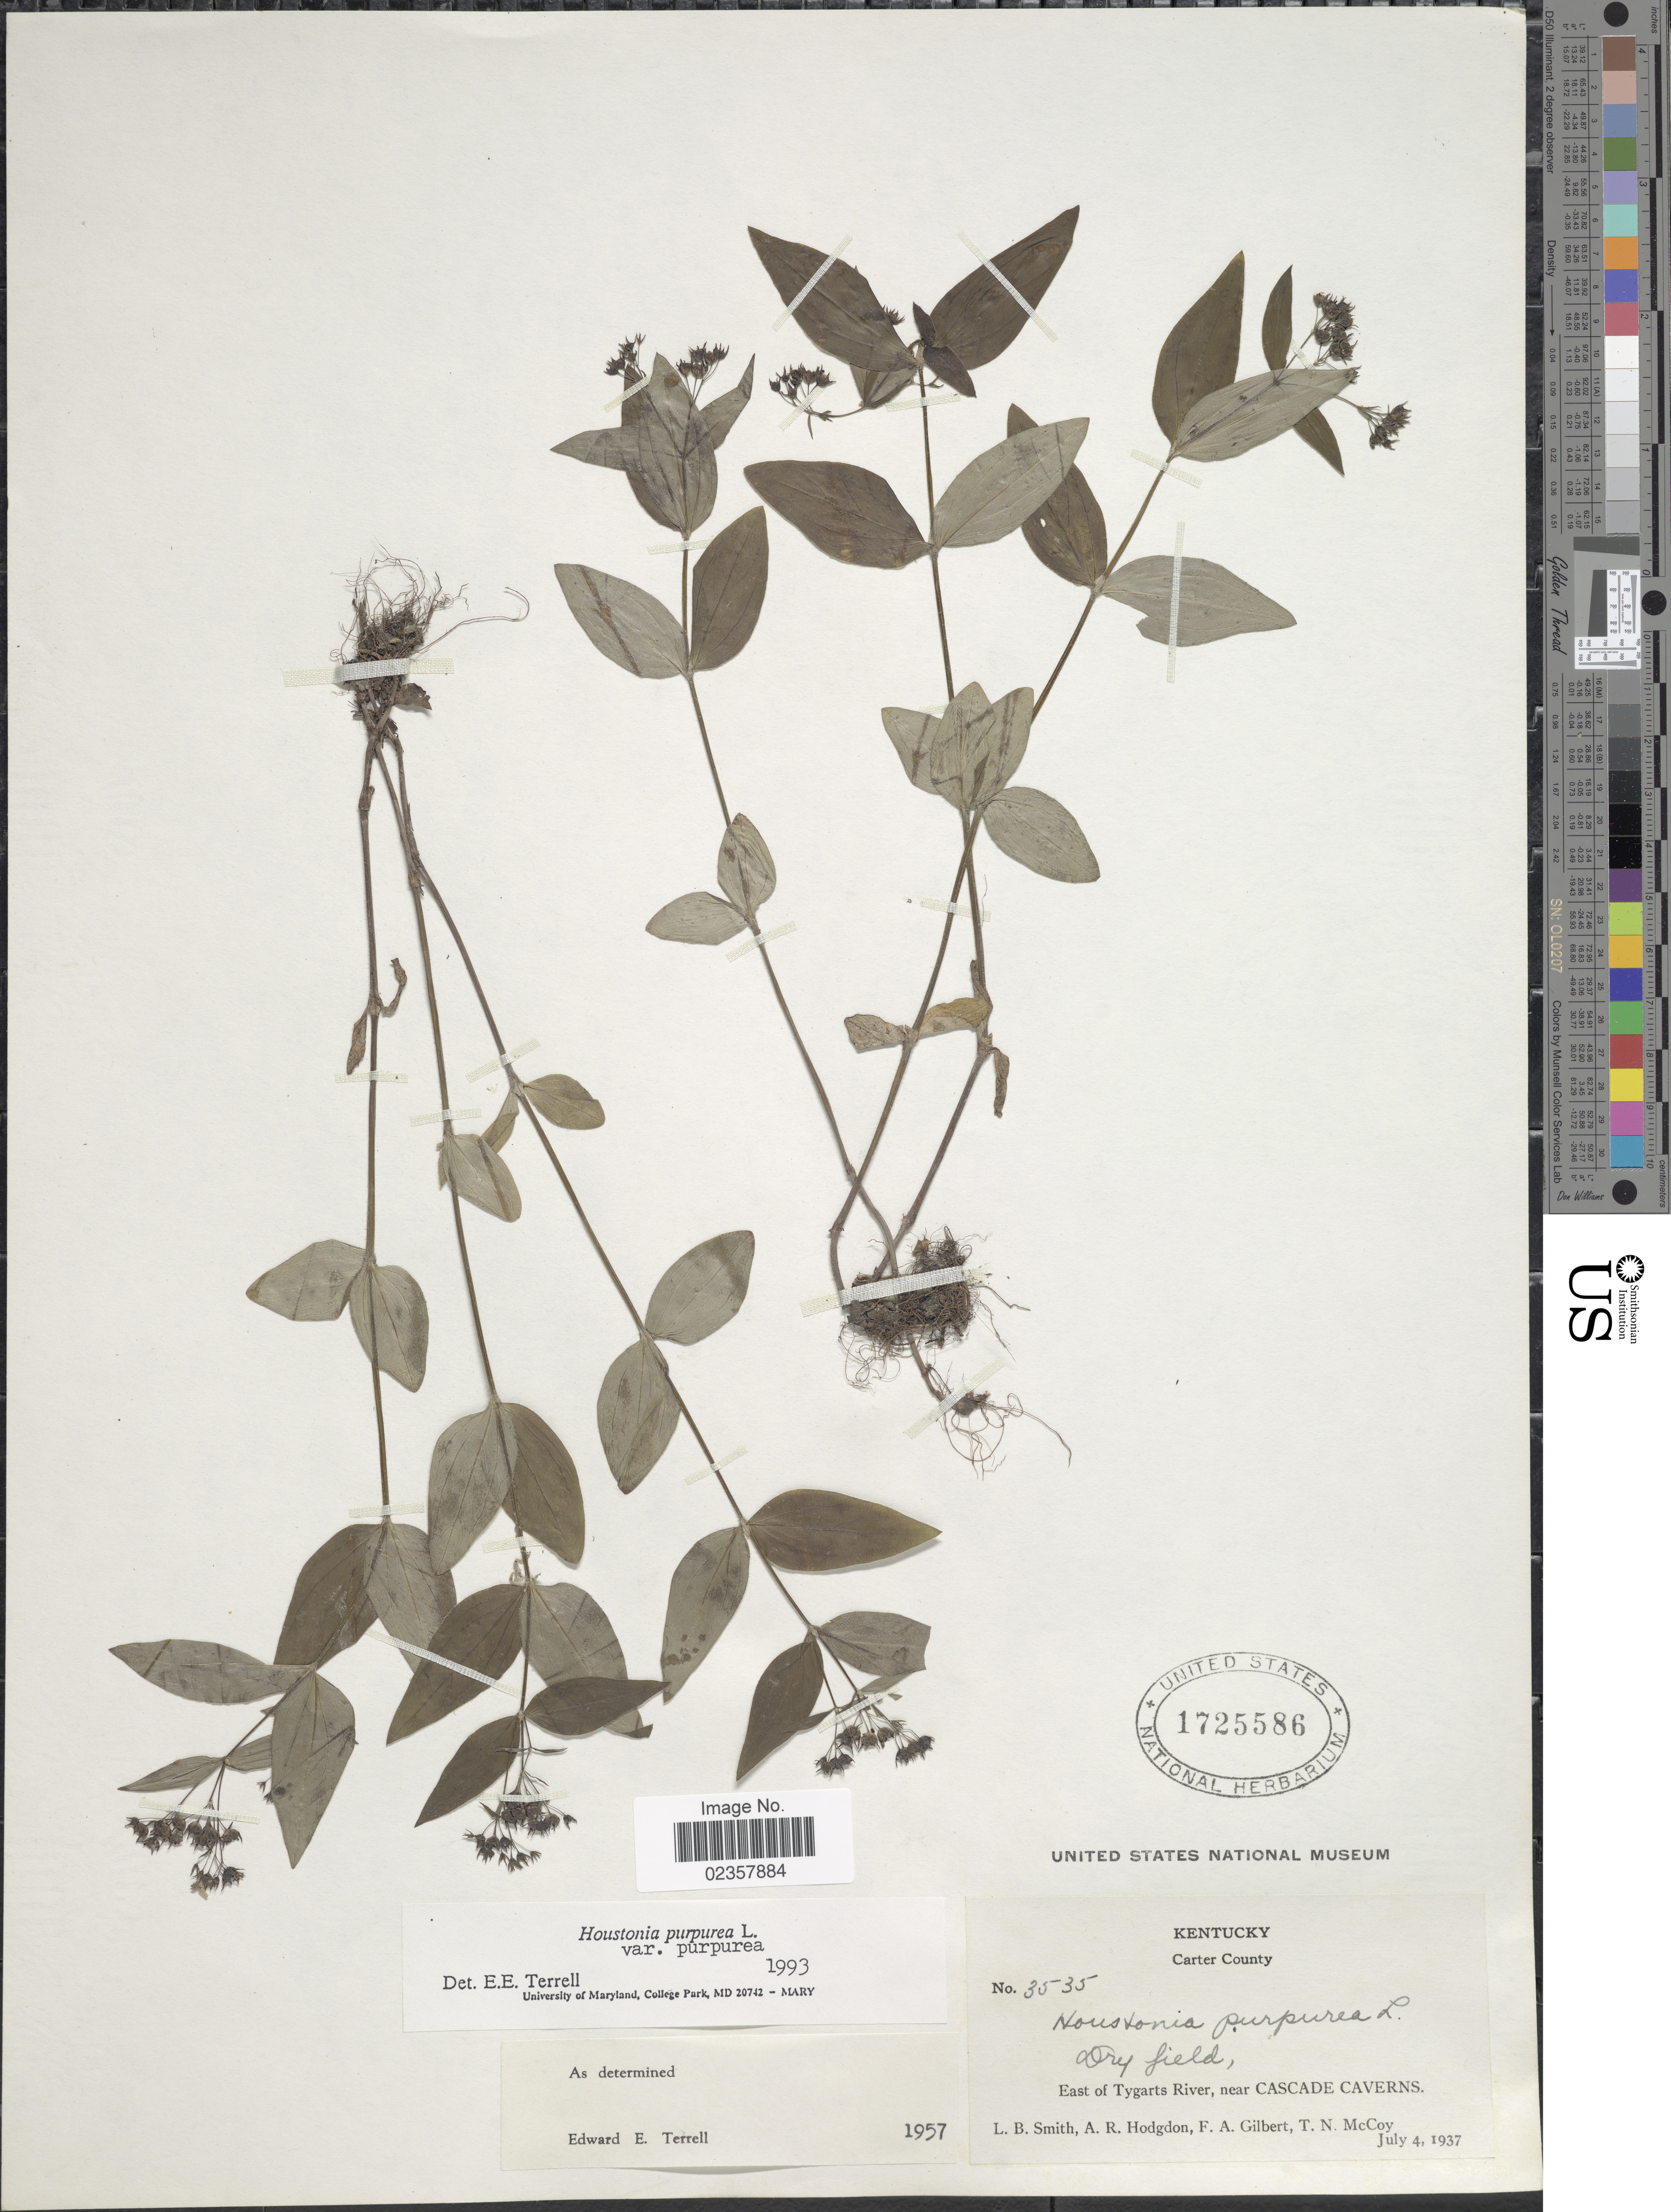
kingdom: Plantae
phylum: Tracheophyta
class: Magnoliopsida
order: Gentianales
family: Rubiaceae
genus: Houstonia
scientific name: Houstonia purpurea var. purpurea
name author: L.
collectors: L. Smith, A. R. Hodgdon, F. A. Gilbert & T. N. McCoy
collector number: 3535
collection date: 1937-07-04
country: United States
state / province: Kentucky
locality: Kentucky, Carter County, East of Tygarts River, near Cascade Caverns.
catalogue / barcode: US 1725586